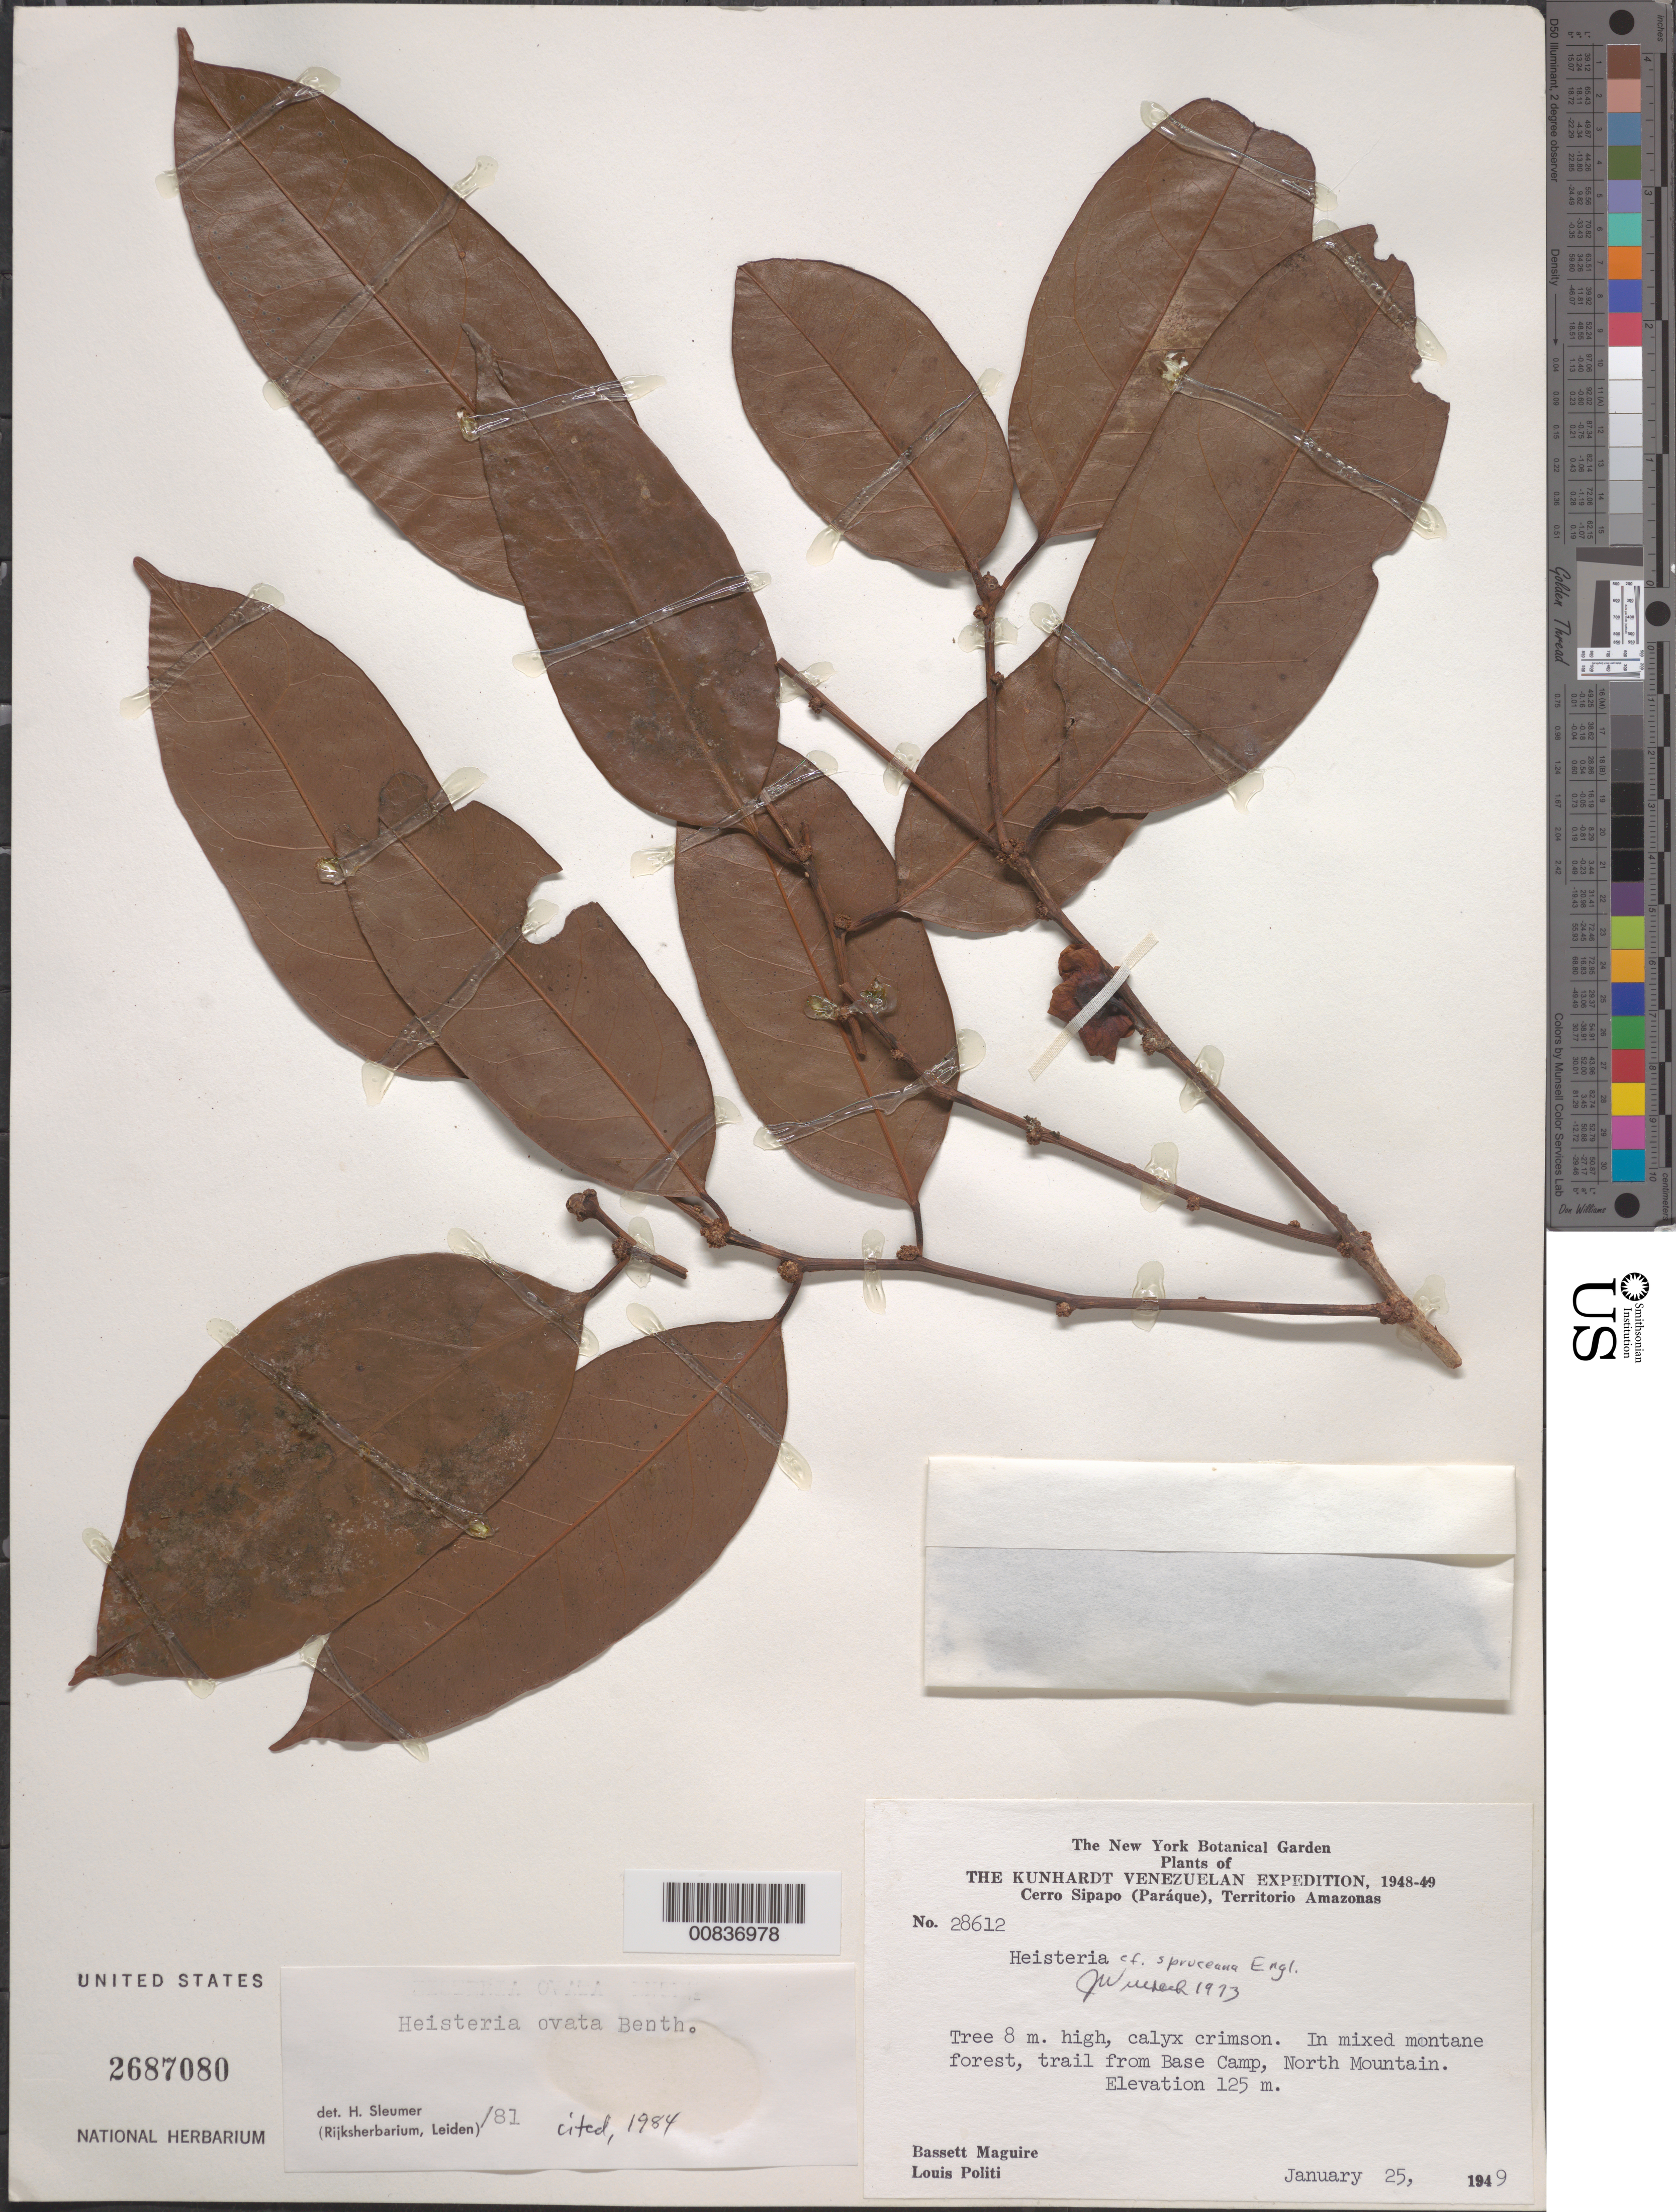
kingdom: Plantae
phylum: Tracheophyta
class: Magnoliopsida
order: Santalales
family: Erythropalaceae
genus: Heisteria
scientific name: Heisteria ovata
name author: Benth.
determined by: Sleumer, H. O.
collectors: B. Maguire & L. Politi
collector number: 28612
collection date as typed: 25-Jan-49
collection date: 1949-01-25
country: Venezuela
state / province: Amazonas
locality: Cerro Sipapo (Paráque), trail from Base Camp, North Mountain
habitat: Mixed montane forest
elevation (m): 125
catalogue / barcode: US 2687080